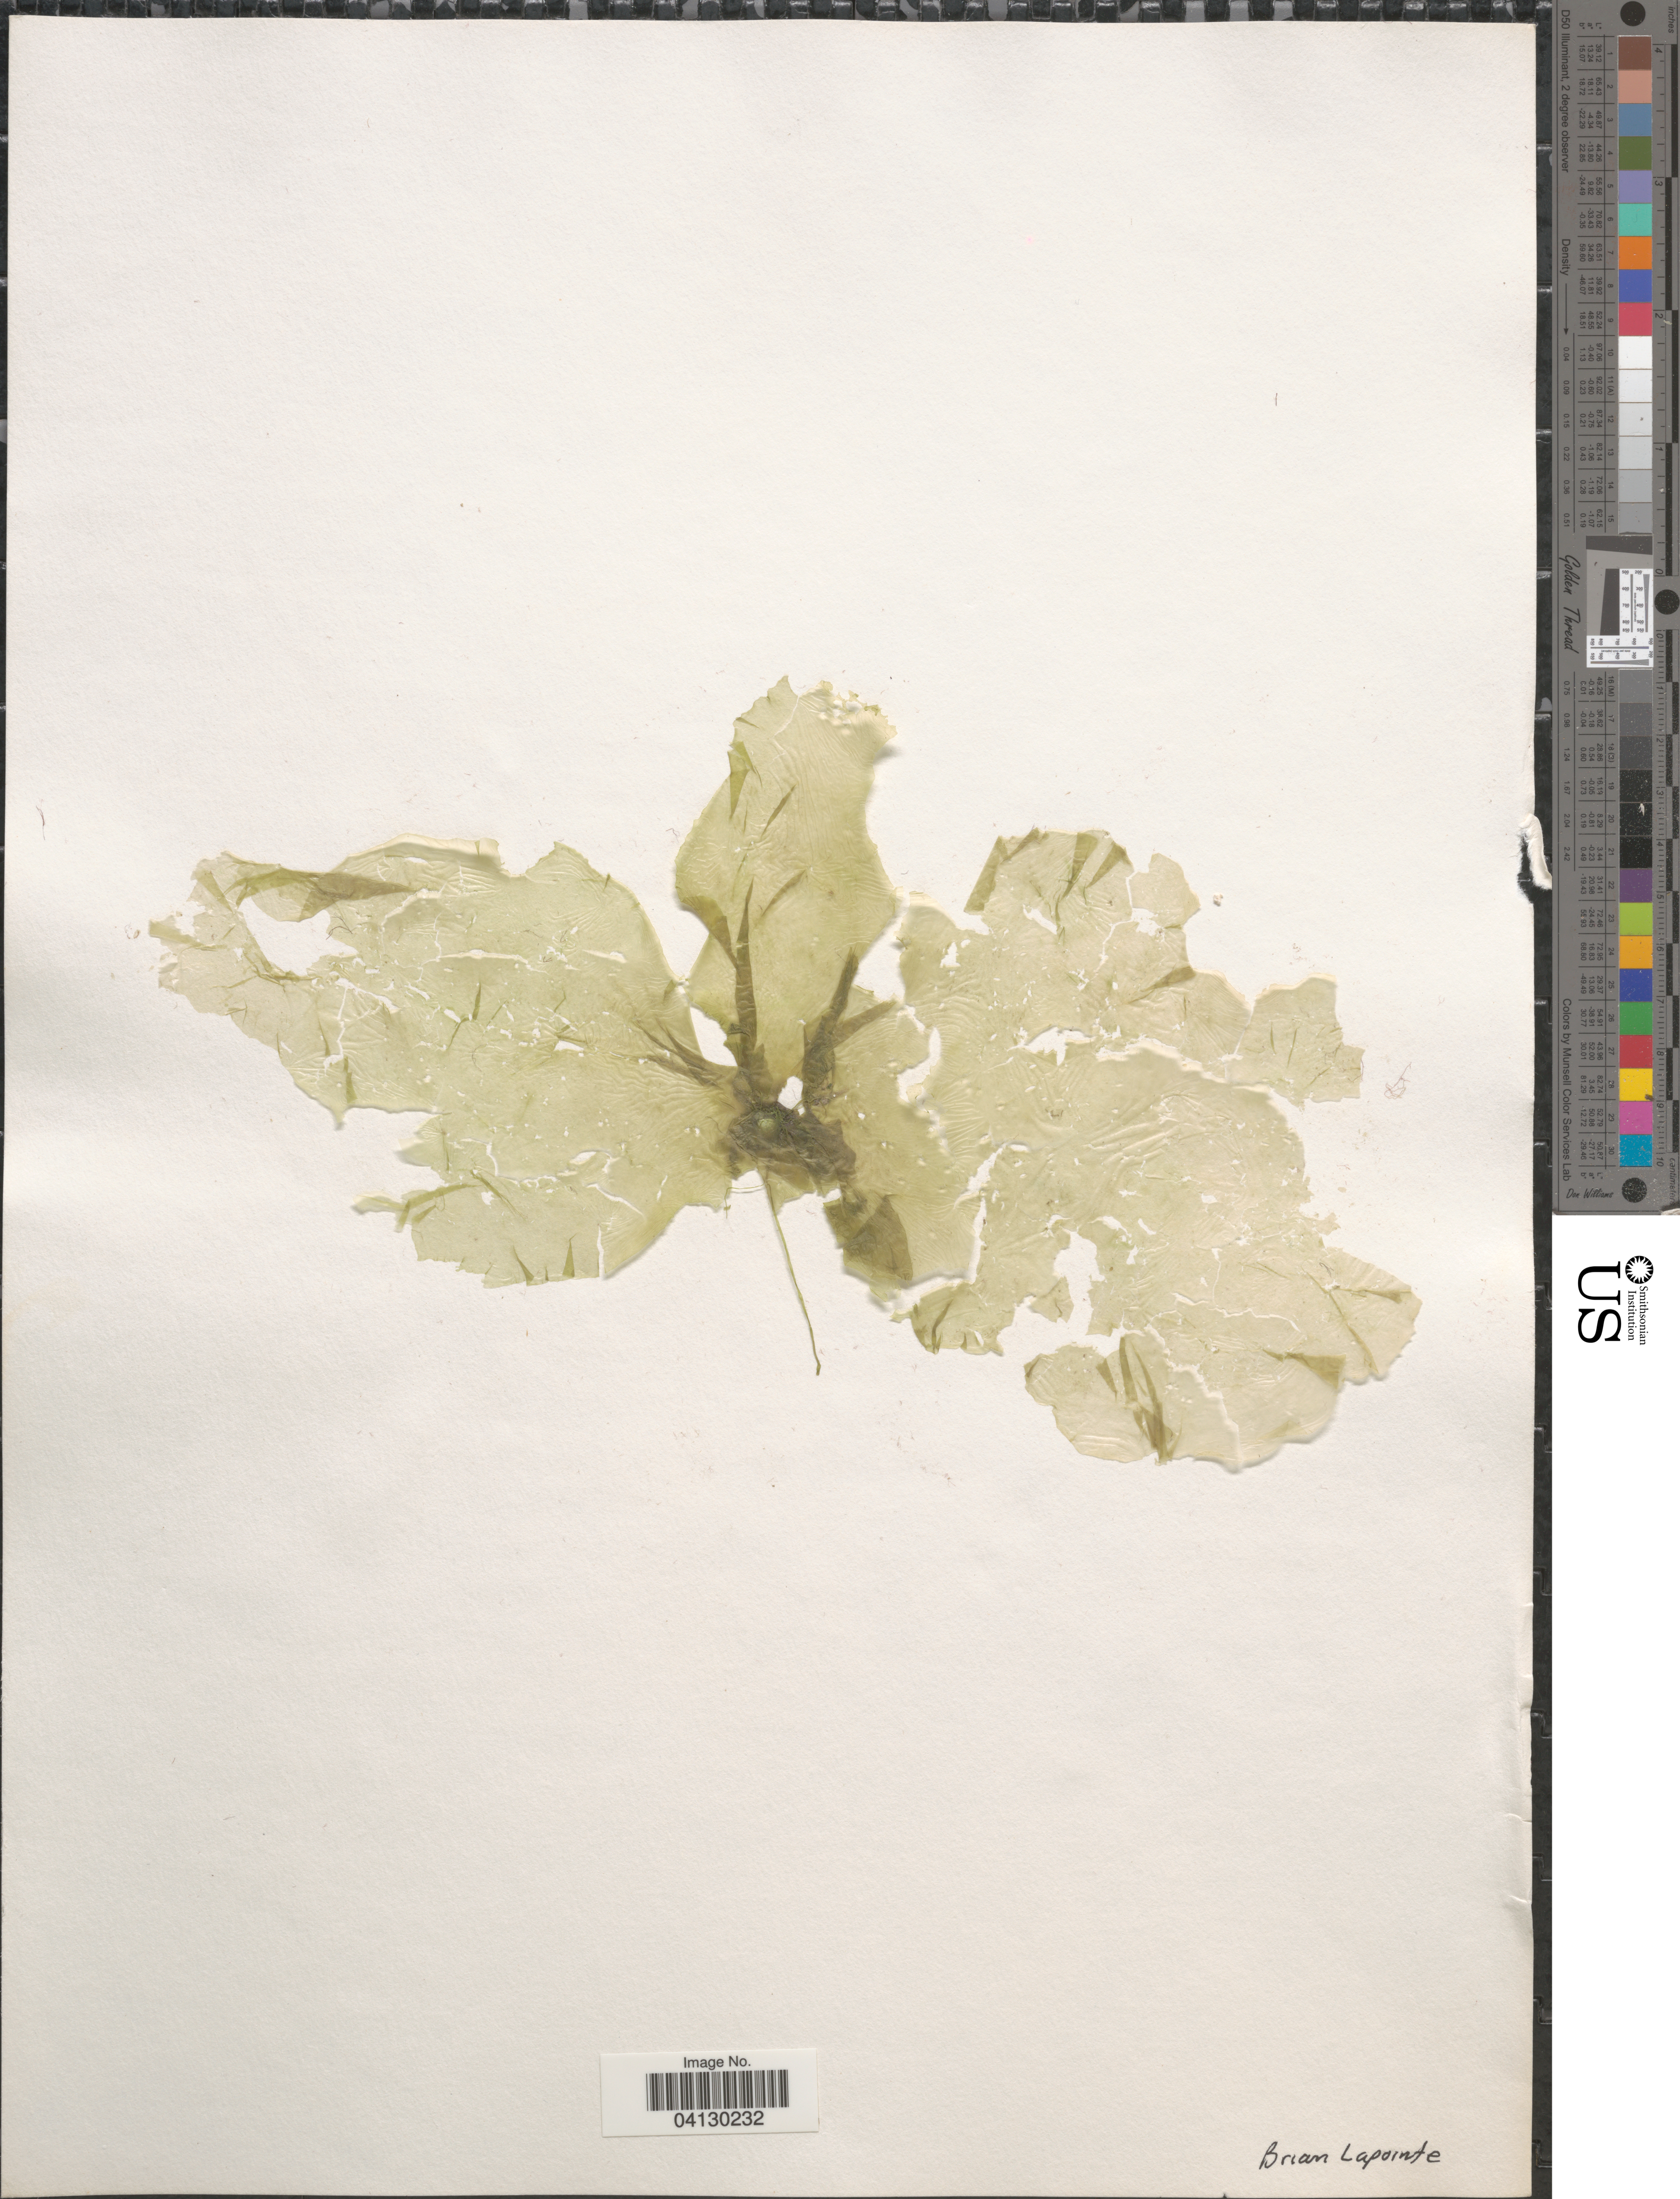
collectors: B. Lapointe